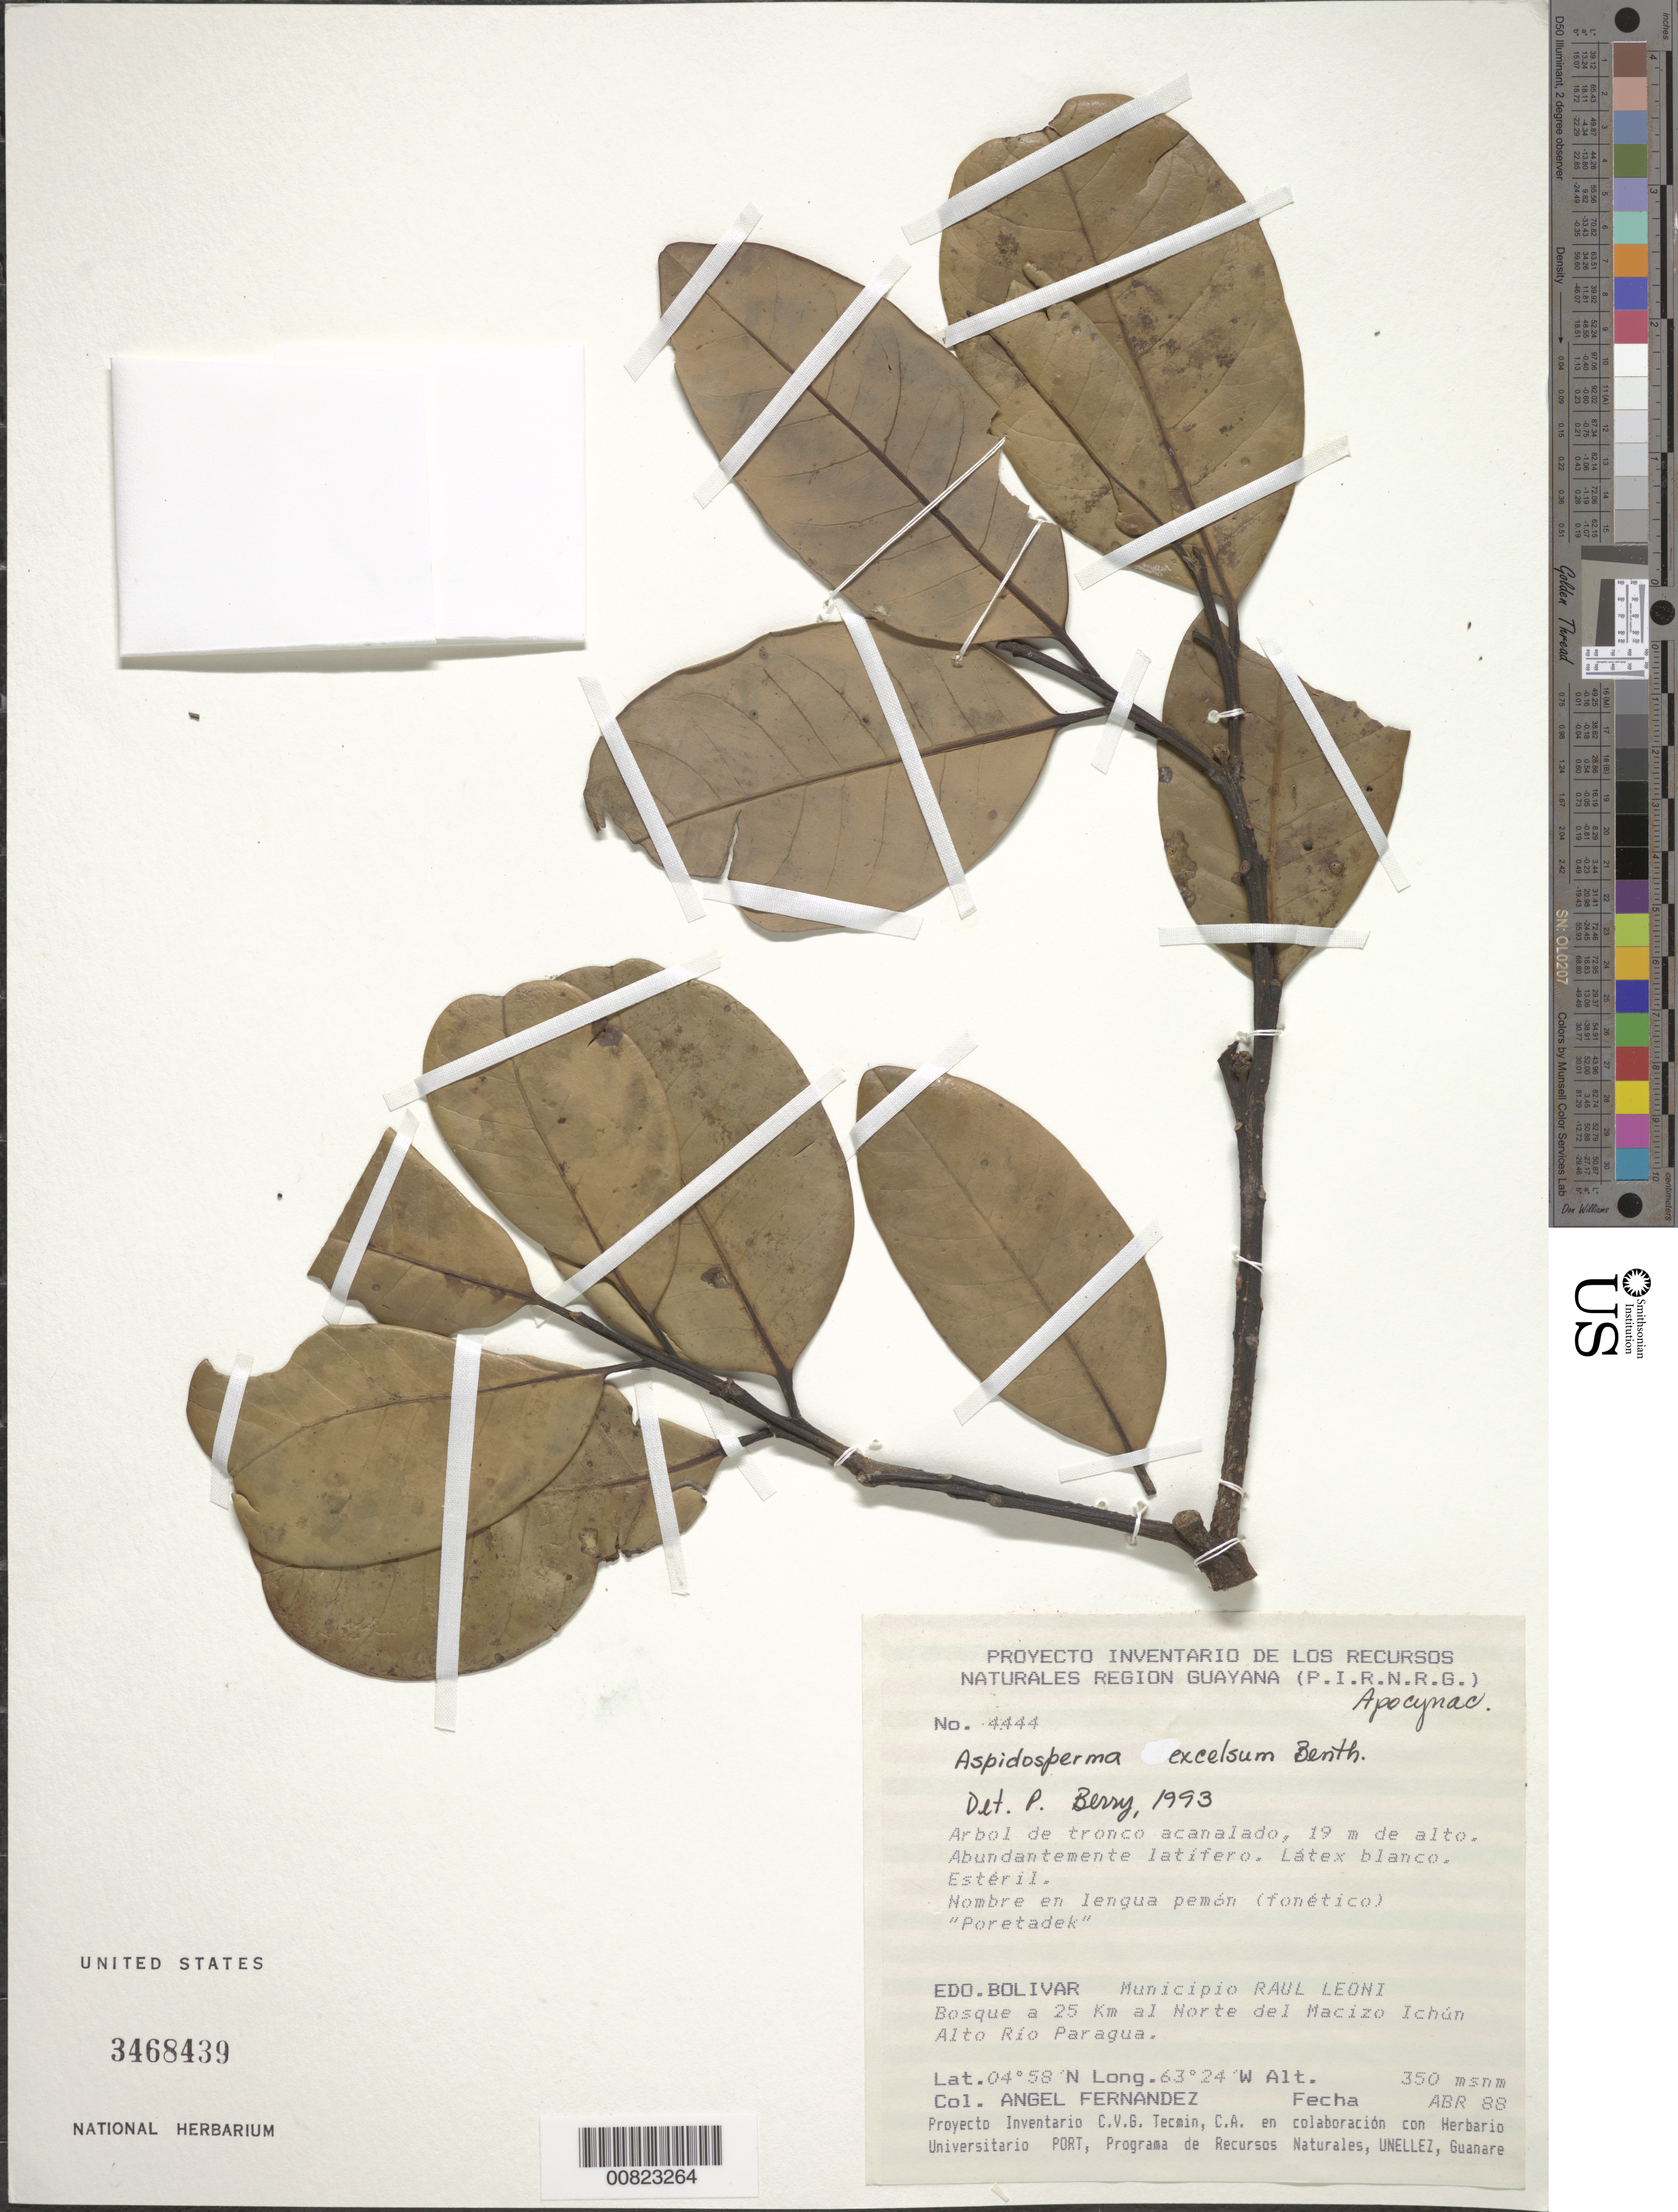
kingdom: Plantae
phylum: Tracheophyta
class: Magnoliopsida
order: Gentianales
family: Apocynaceae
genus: Aspidosperma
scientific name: Aspidosperma excelsum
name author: Benth.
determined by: Berry, P. E., (WIS), University of Wisconsin - Madison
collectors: A. Fernández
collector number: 4444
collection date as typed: Apr-88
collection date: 1988-04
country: Venezuela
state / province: Bolívar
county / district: Angostura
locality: Mun. Raúl Leoni [=Angostura], 25 km N del Macizo Ichún, alto Río Paragua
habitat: Forest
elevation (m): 350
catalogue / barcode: US 3468439